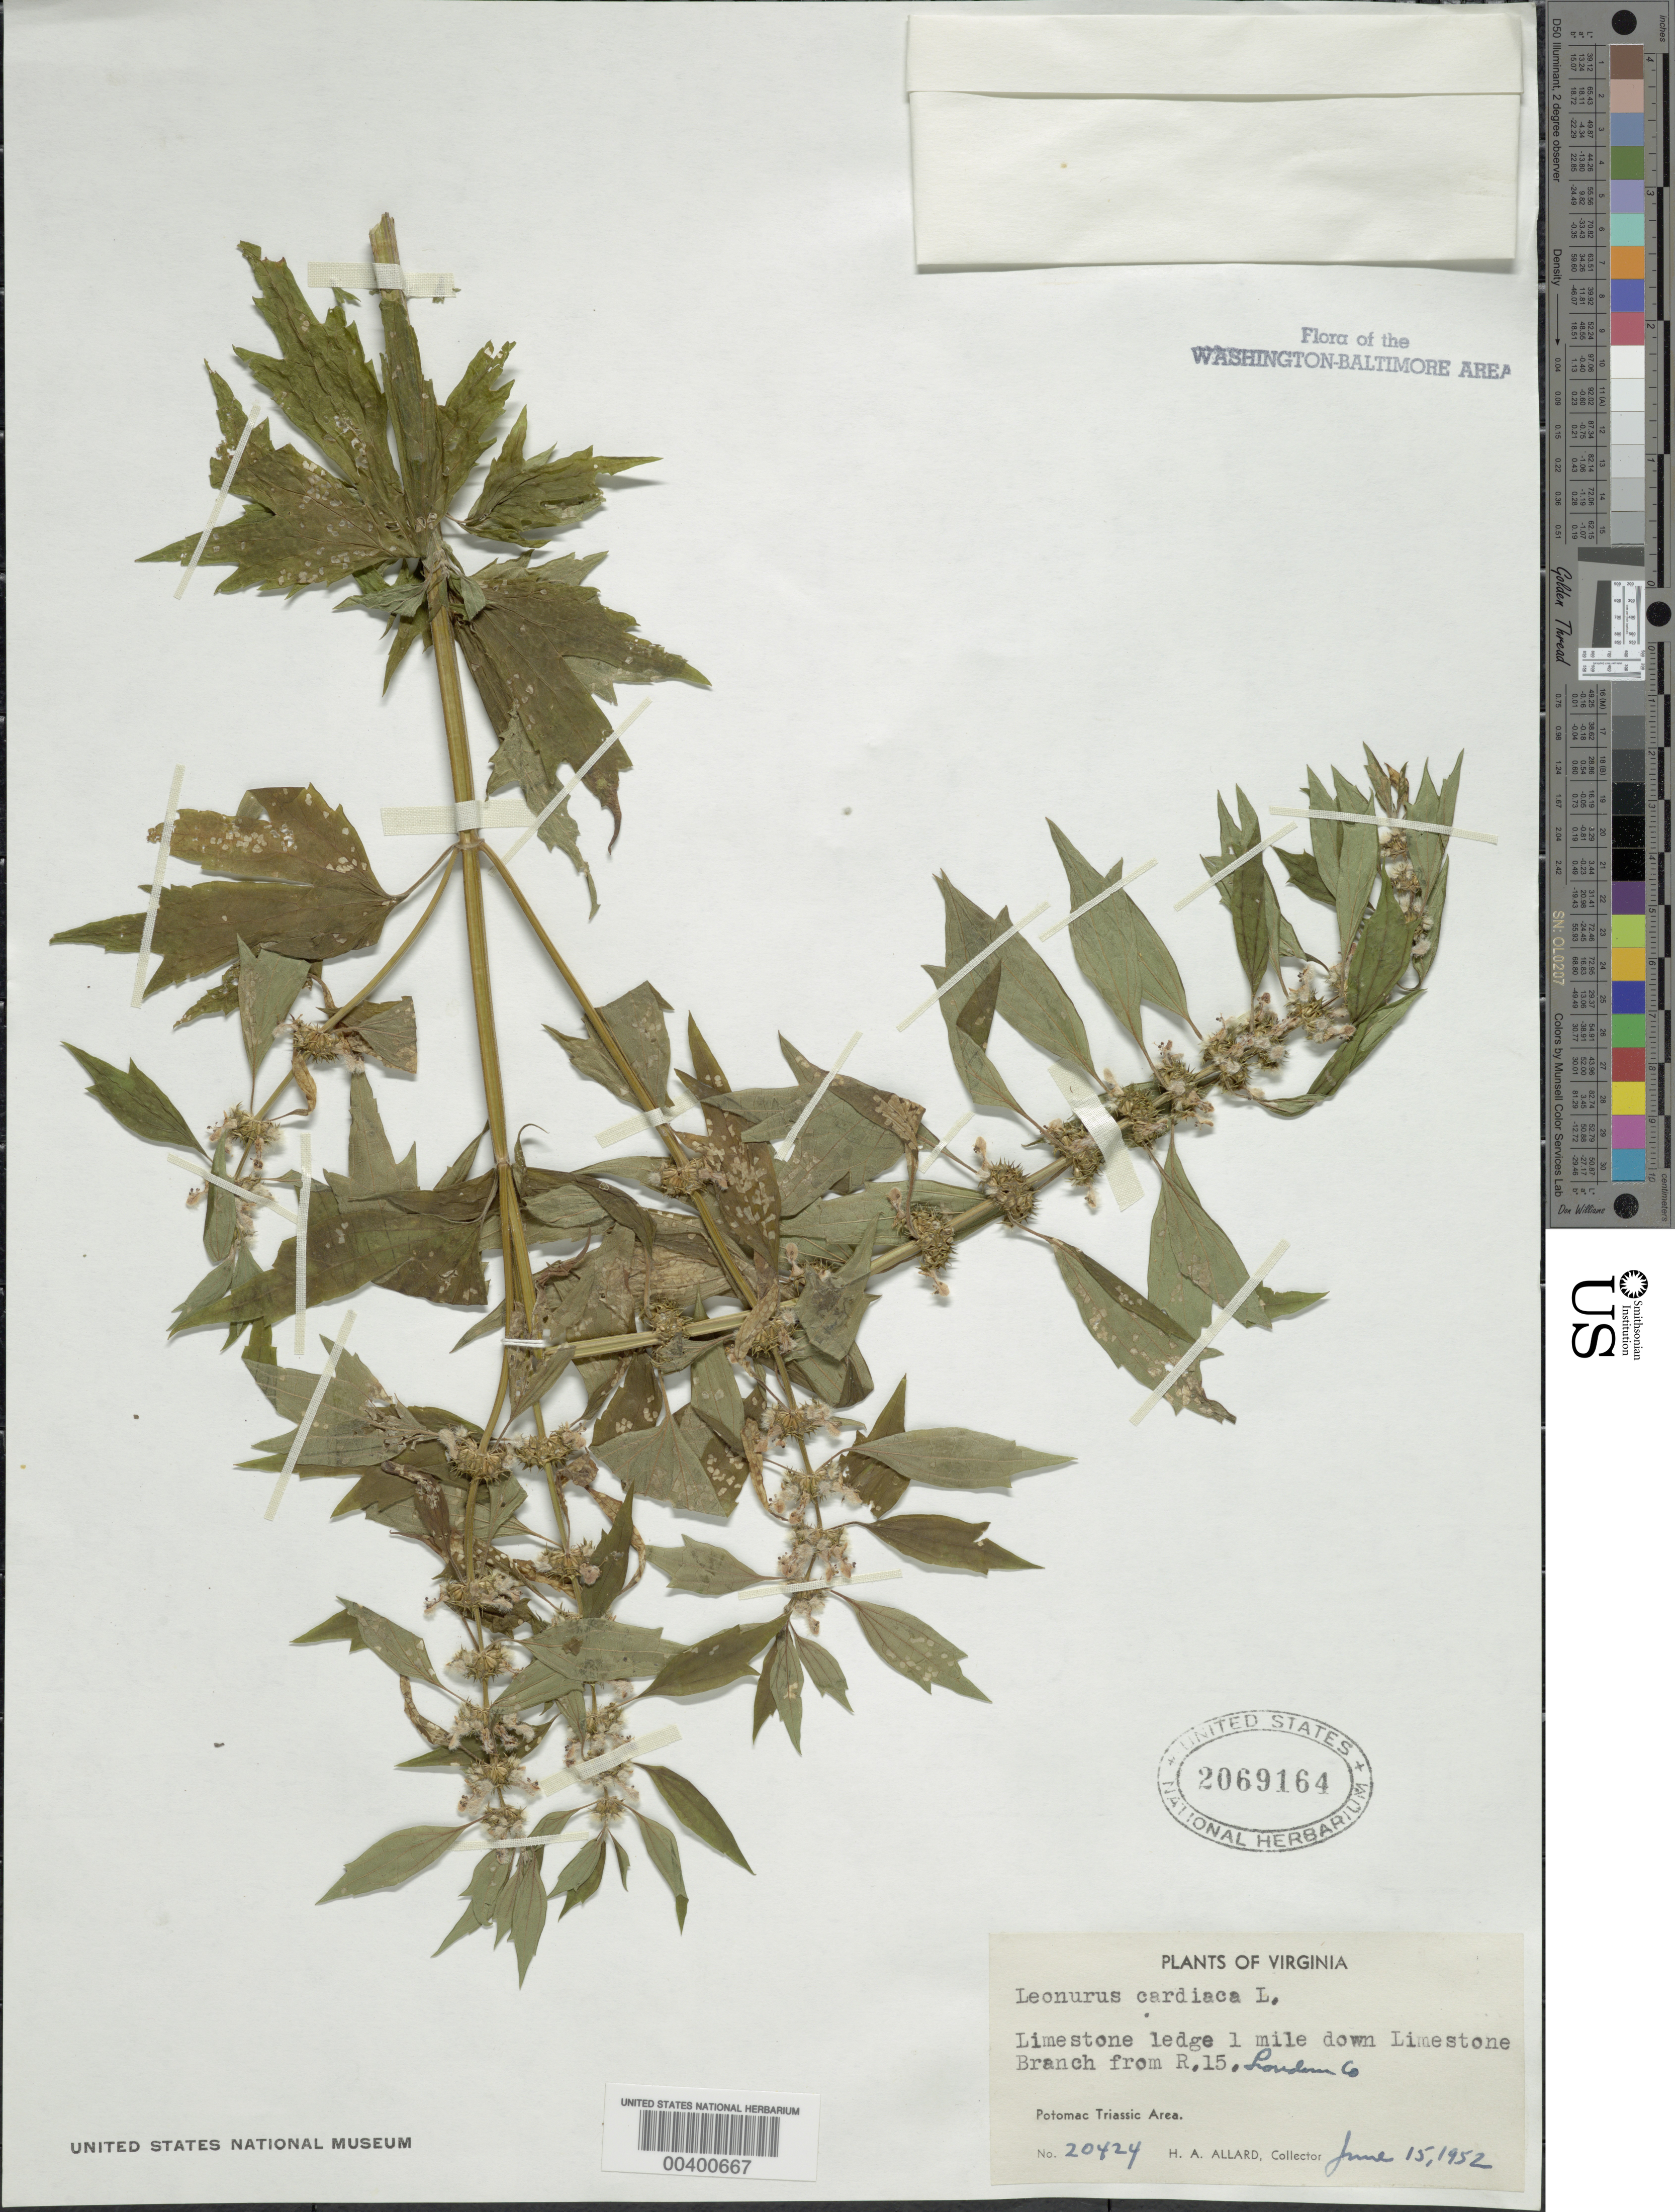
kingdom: Plantae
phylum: Tracheophyta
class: Magnoliopsida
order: Lamiales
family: Lamiaceae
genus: Leonurus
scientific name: Leonurus cardiaca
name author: L.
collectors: H. A. Allard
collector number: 20424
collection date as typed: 15 Jun 1952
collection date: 1952-06-15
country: United States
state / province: Virginia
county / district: Loudoun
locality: Downstream from Route 15 on Limestone Branch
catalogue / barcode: US 2069164